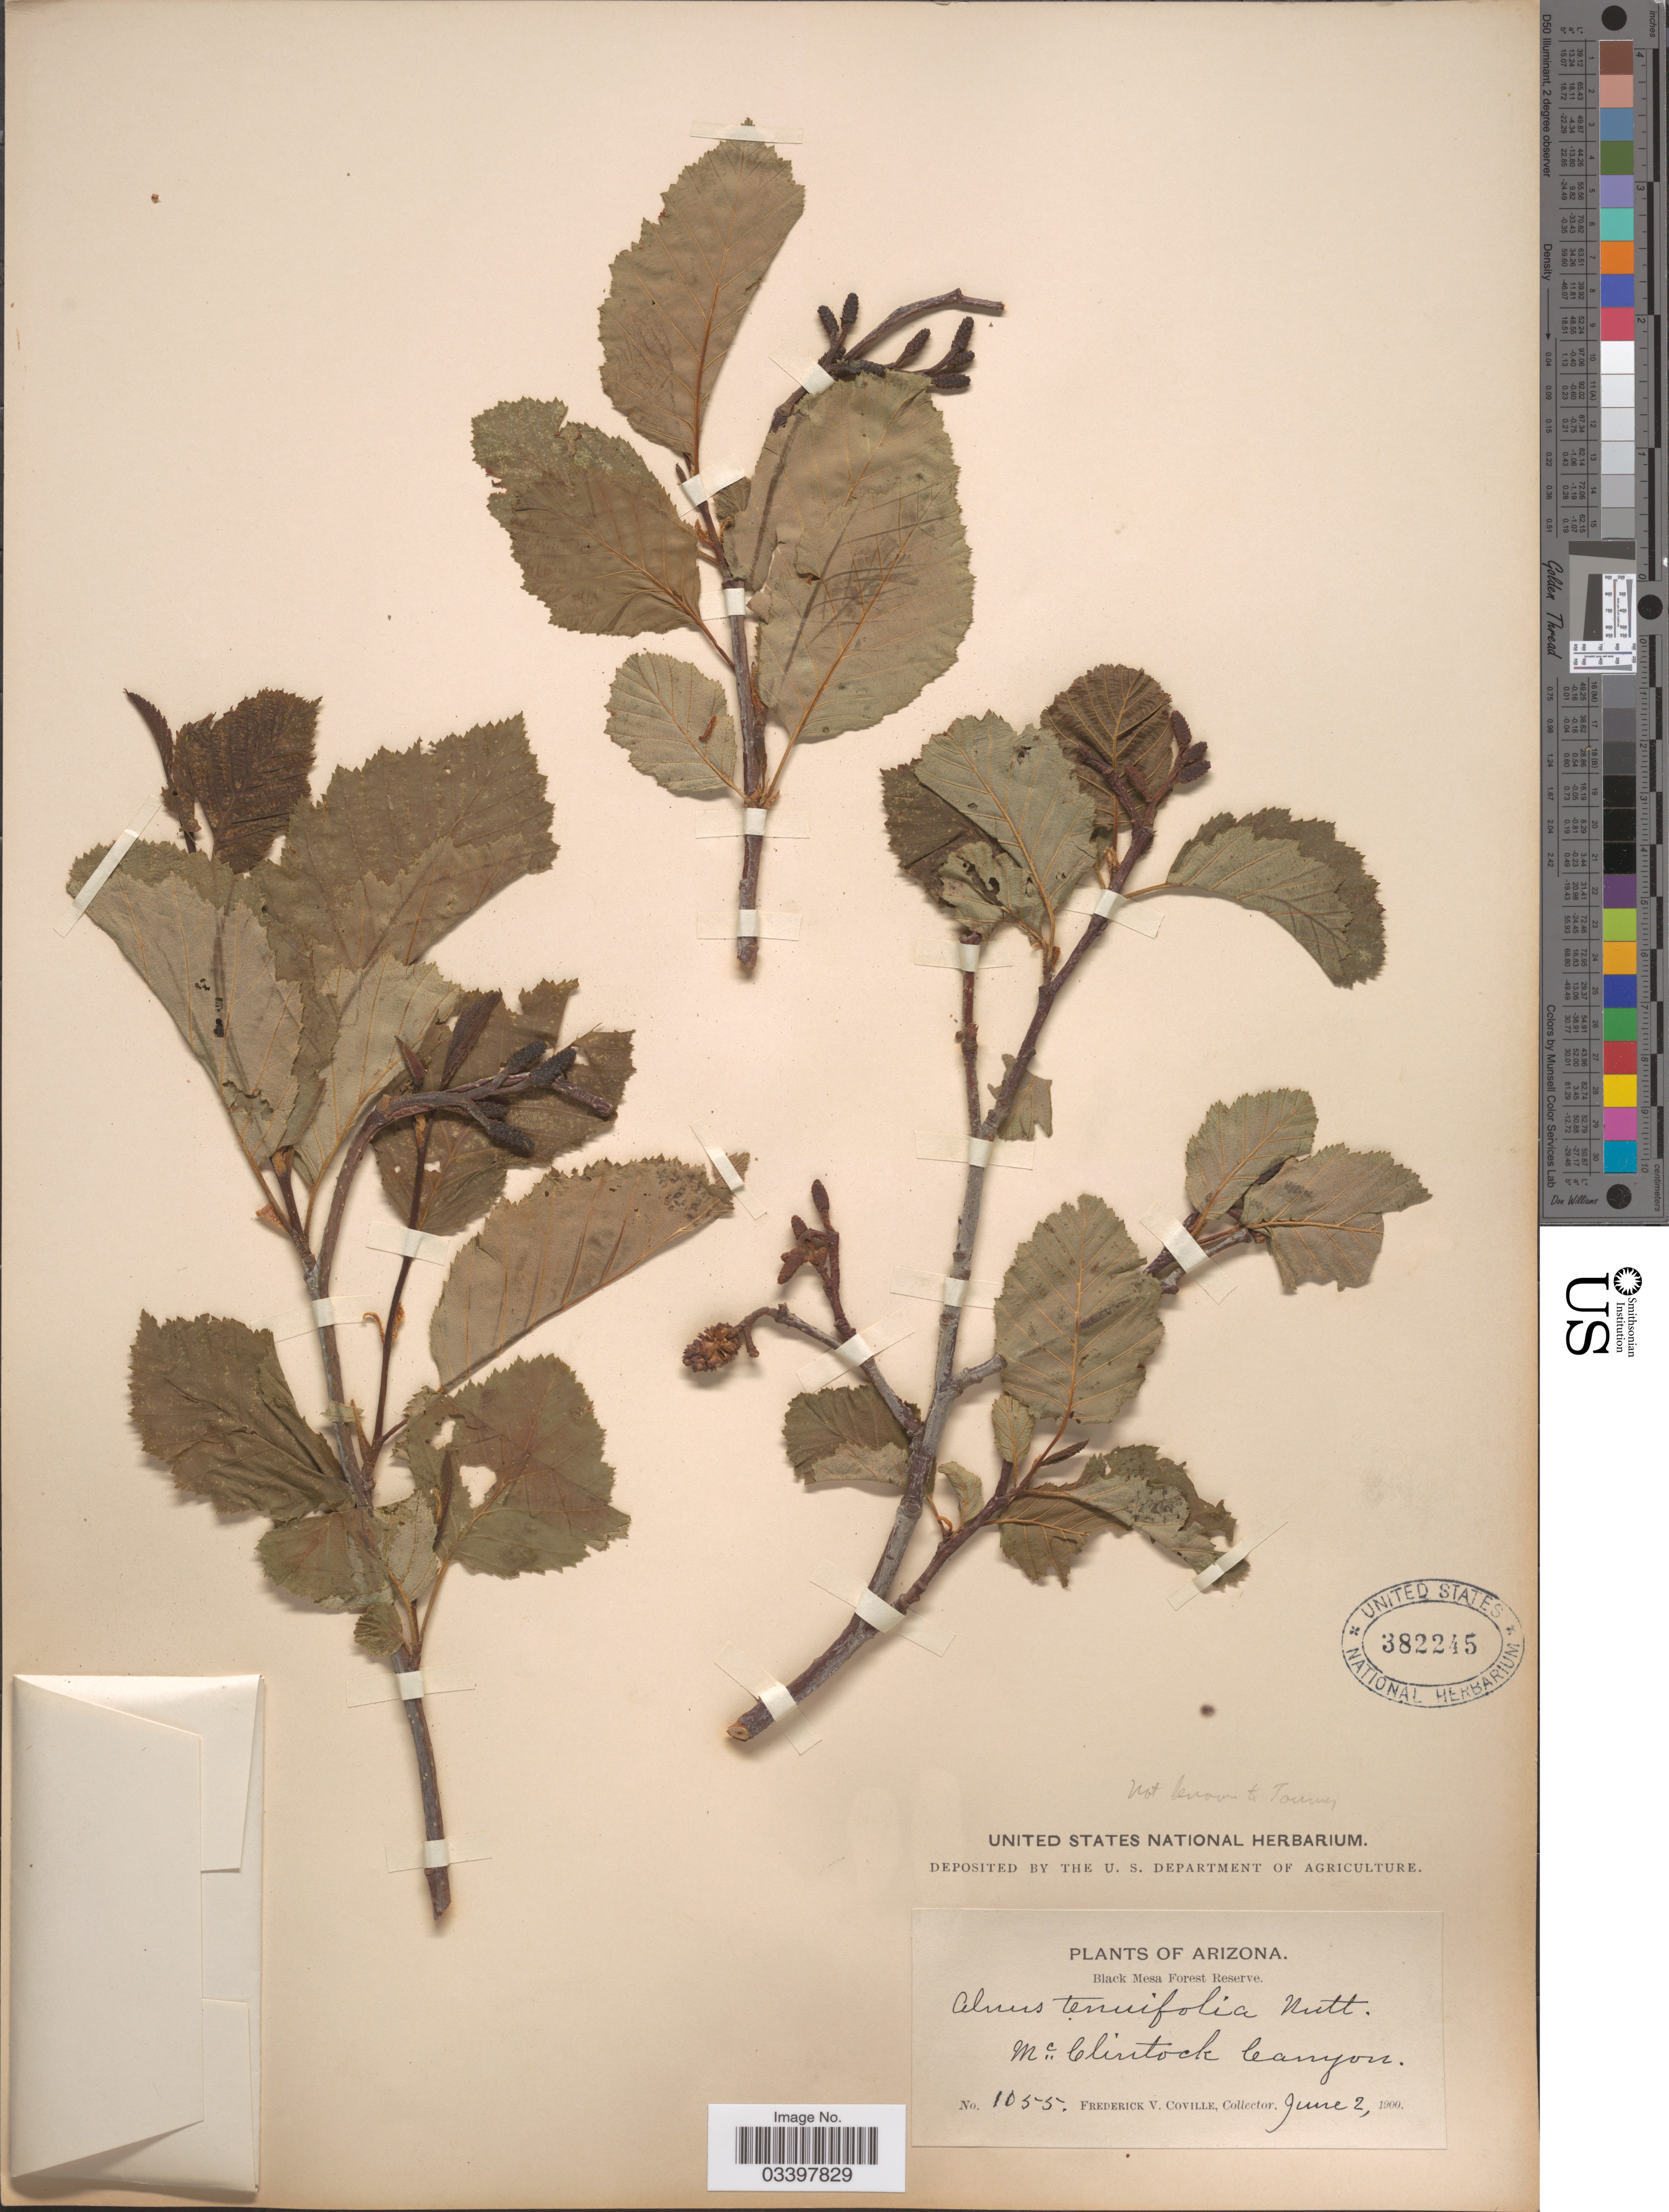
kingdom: Plantae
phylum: Tracheophyta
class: Magnoliopsida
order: Fagales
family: Betulaceae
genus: Alnus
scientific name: Alnus incana subsp. tenuifolia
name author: (Nutt.) Breitung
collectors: F. V. Coville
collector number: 1055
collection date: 1900-06-02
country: United States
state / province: Arizona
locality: Black Mesa Forest Reserve. Mc Clintock Canyon.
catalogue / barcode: US 382245